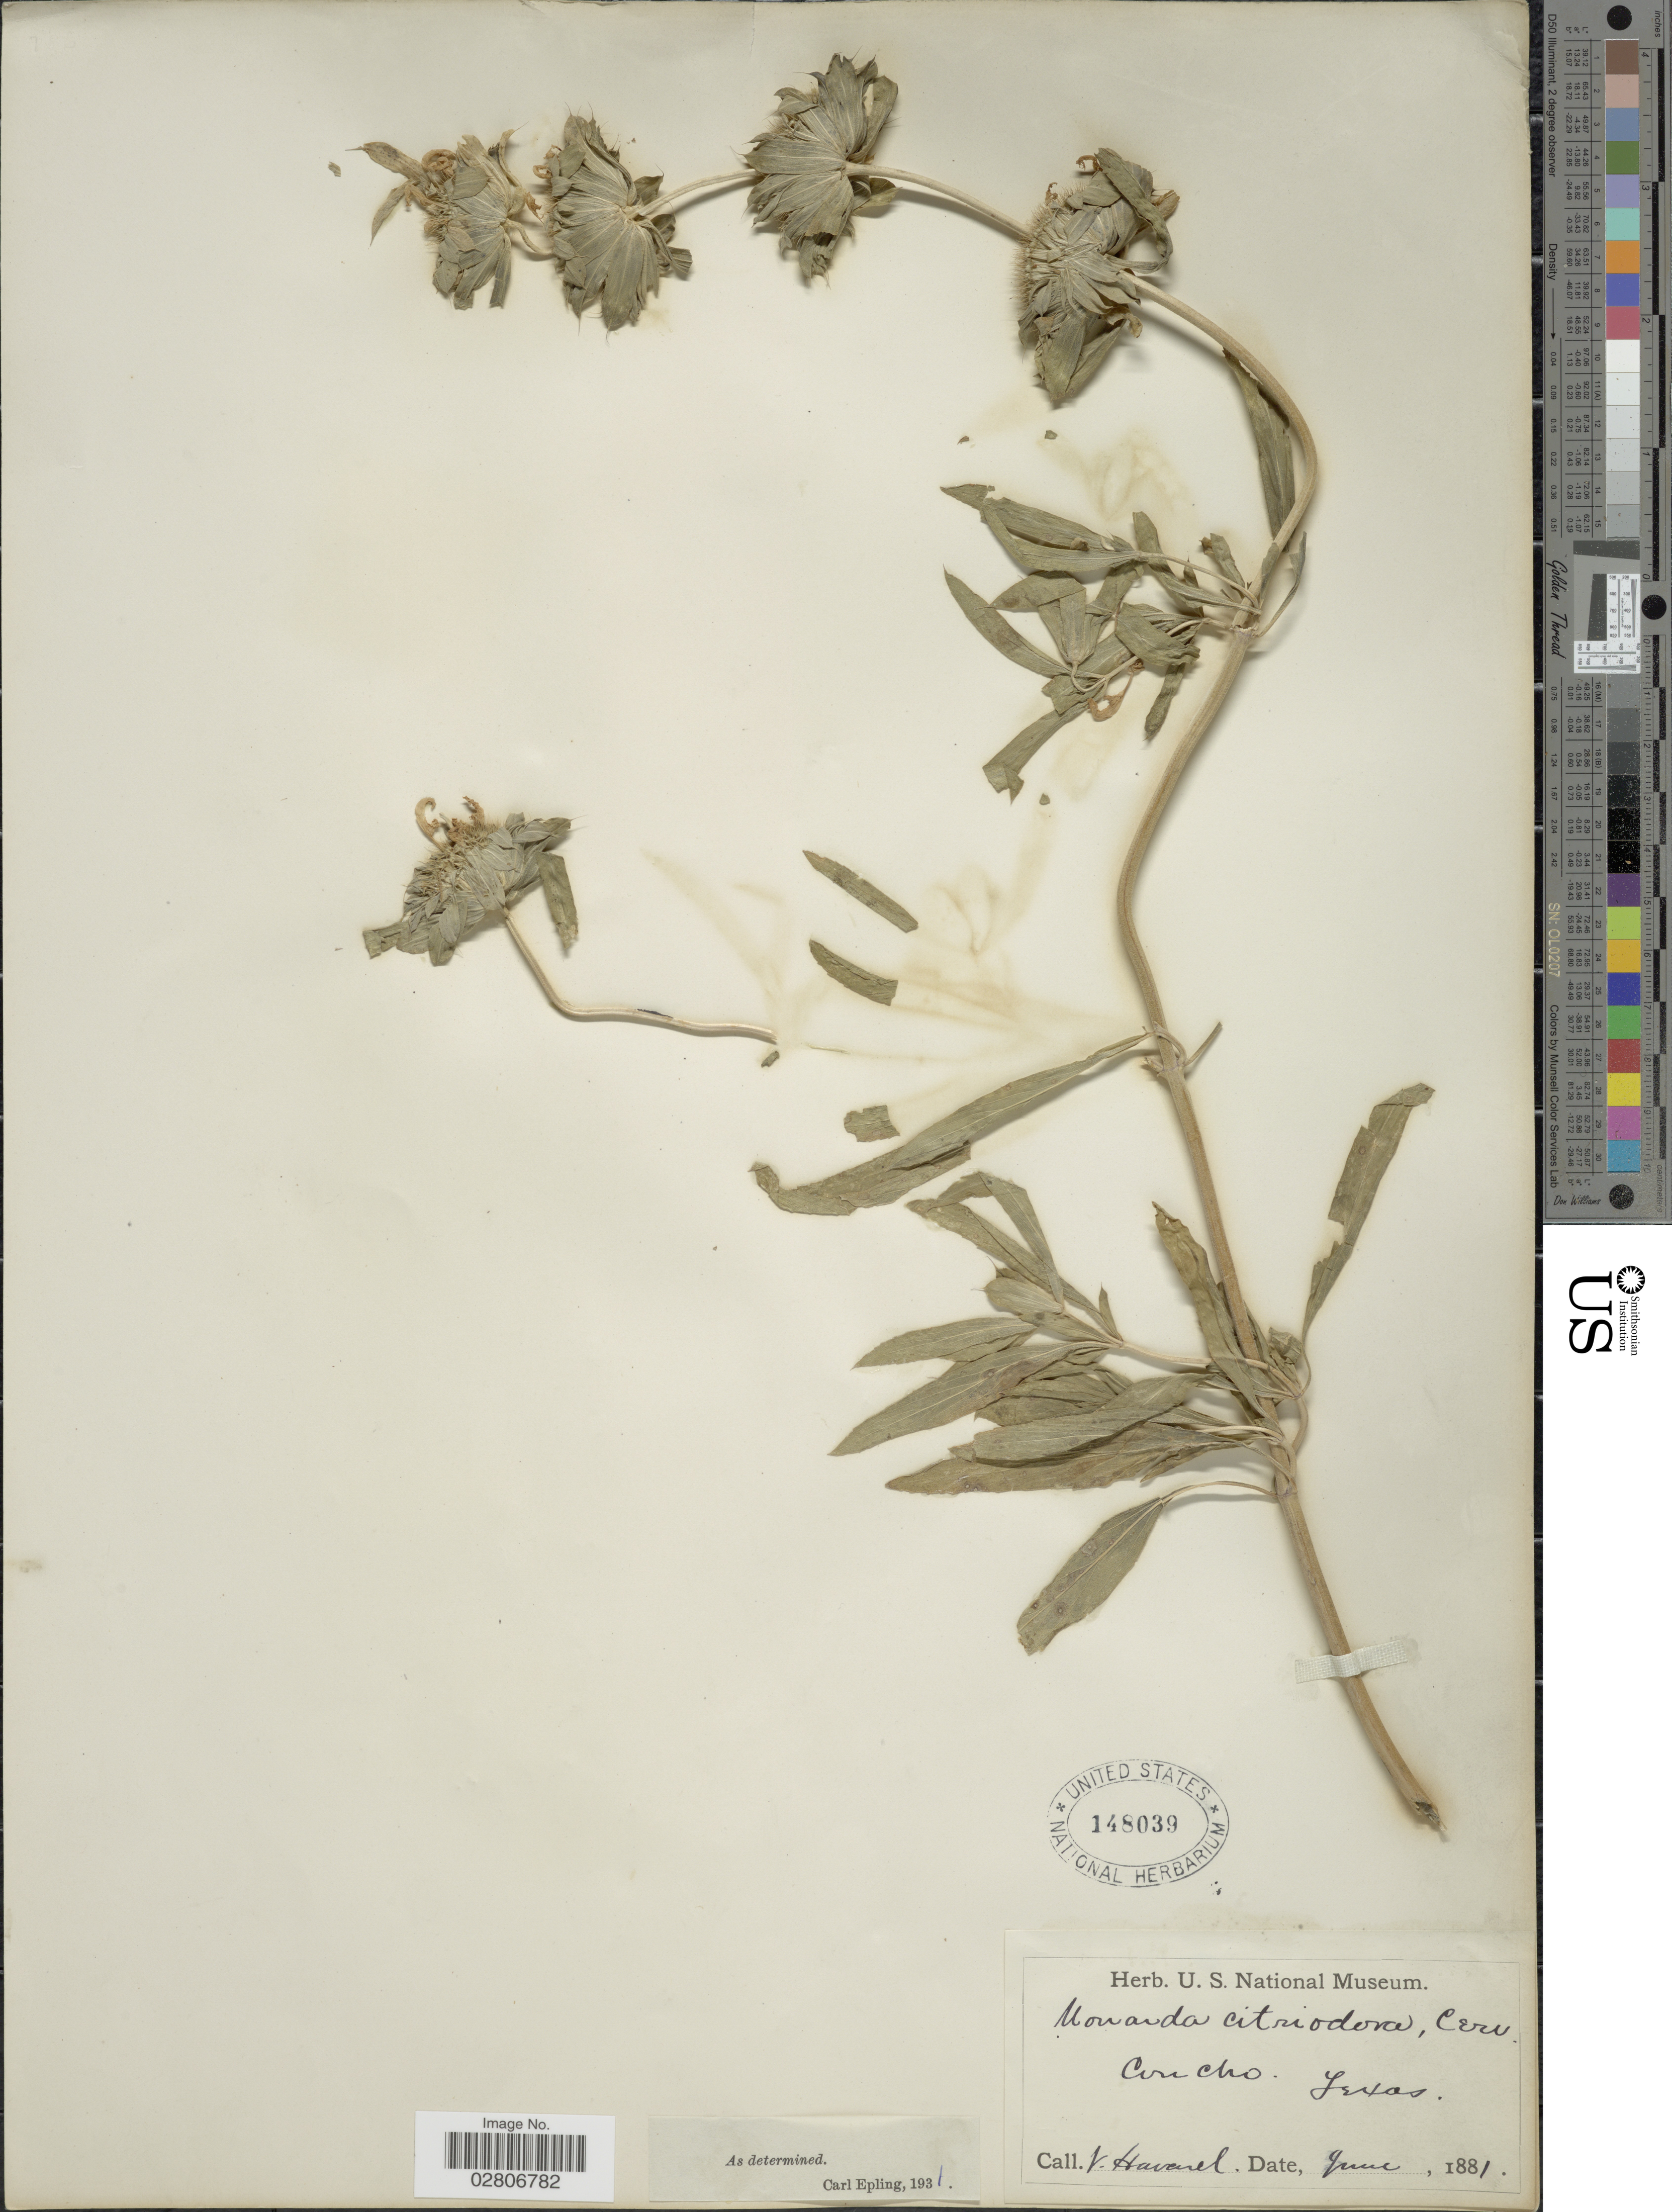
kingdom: Plantae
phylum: Tracheophyta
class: Magnoliopsida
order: Lamiales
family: Lamiaceae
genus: Monarda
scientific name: Monarda citriodora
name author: Cerv. ex Lag.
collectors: V. Havard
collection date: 1881-06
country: United States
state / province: Texas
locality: Concho.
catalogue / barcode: US 148039